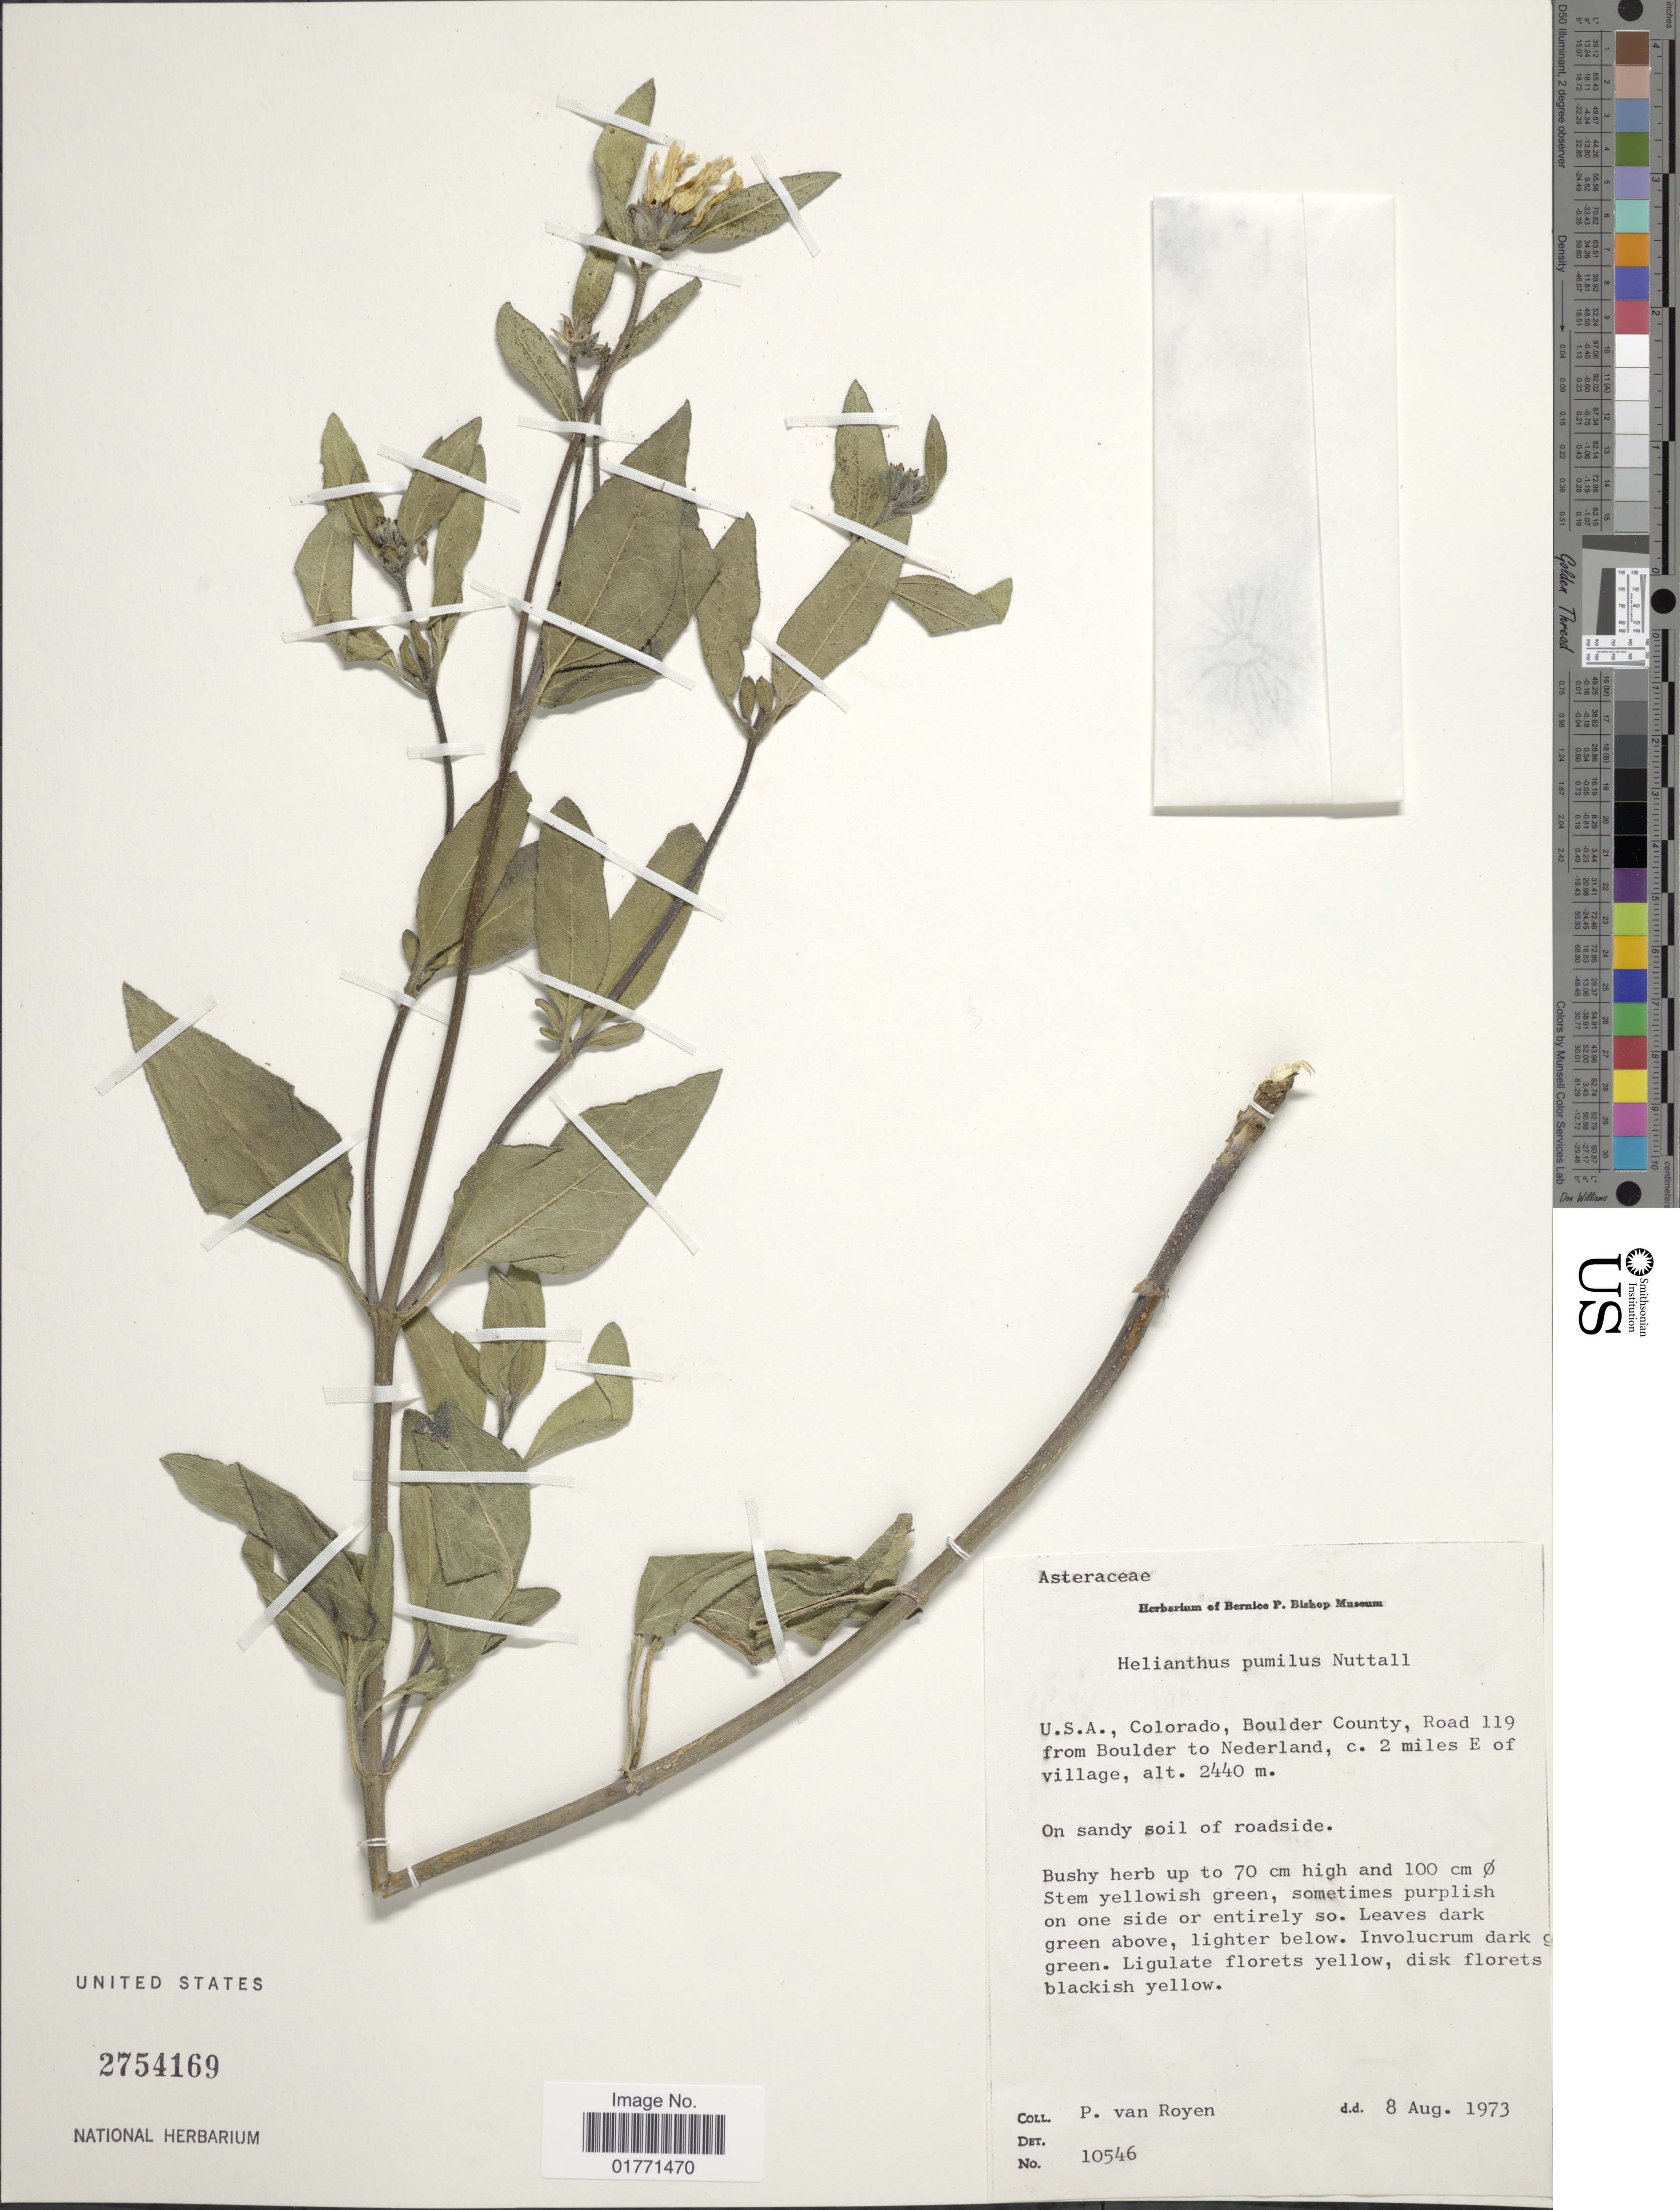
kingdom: Plantae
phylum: Tracheophyta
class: Magnoliopsida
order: Asterales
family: Asteraceae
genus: Helianthus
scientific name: Helianthus pumilis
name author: Nutt.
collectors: P. van Royen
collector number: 10546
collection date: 1973-08-08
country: United States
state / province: Colorado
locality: U.S.A. Colorado, Boulder County, Road 119 from Boulder to Nederland, c. 2 miles E of village.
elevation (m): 2440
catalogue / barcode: US 2754169